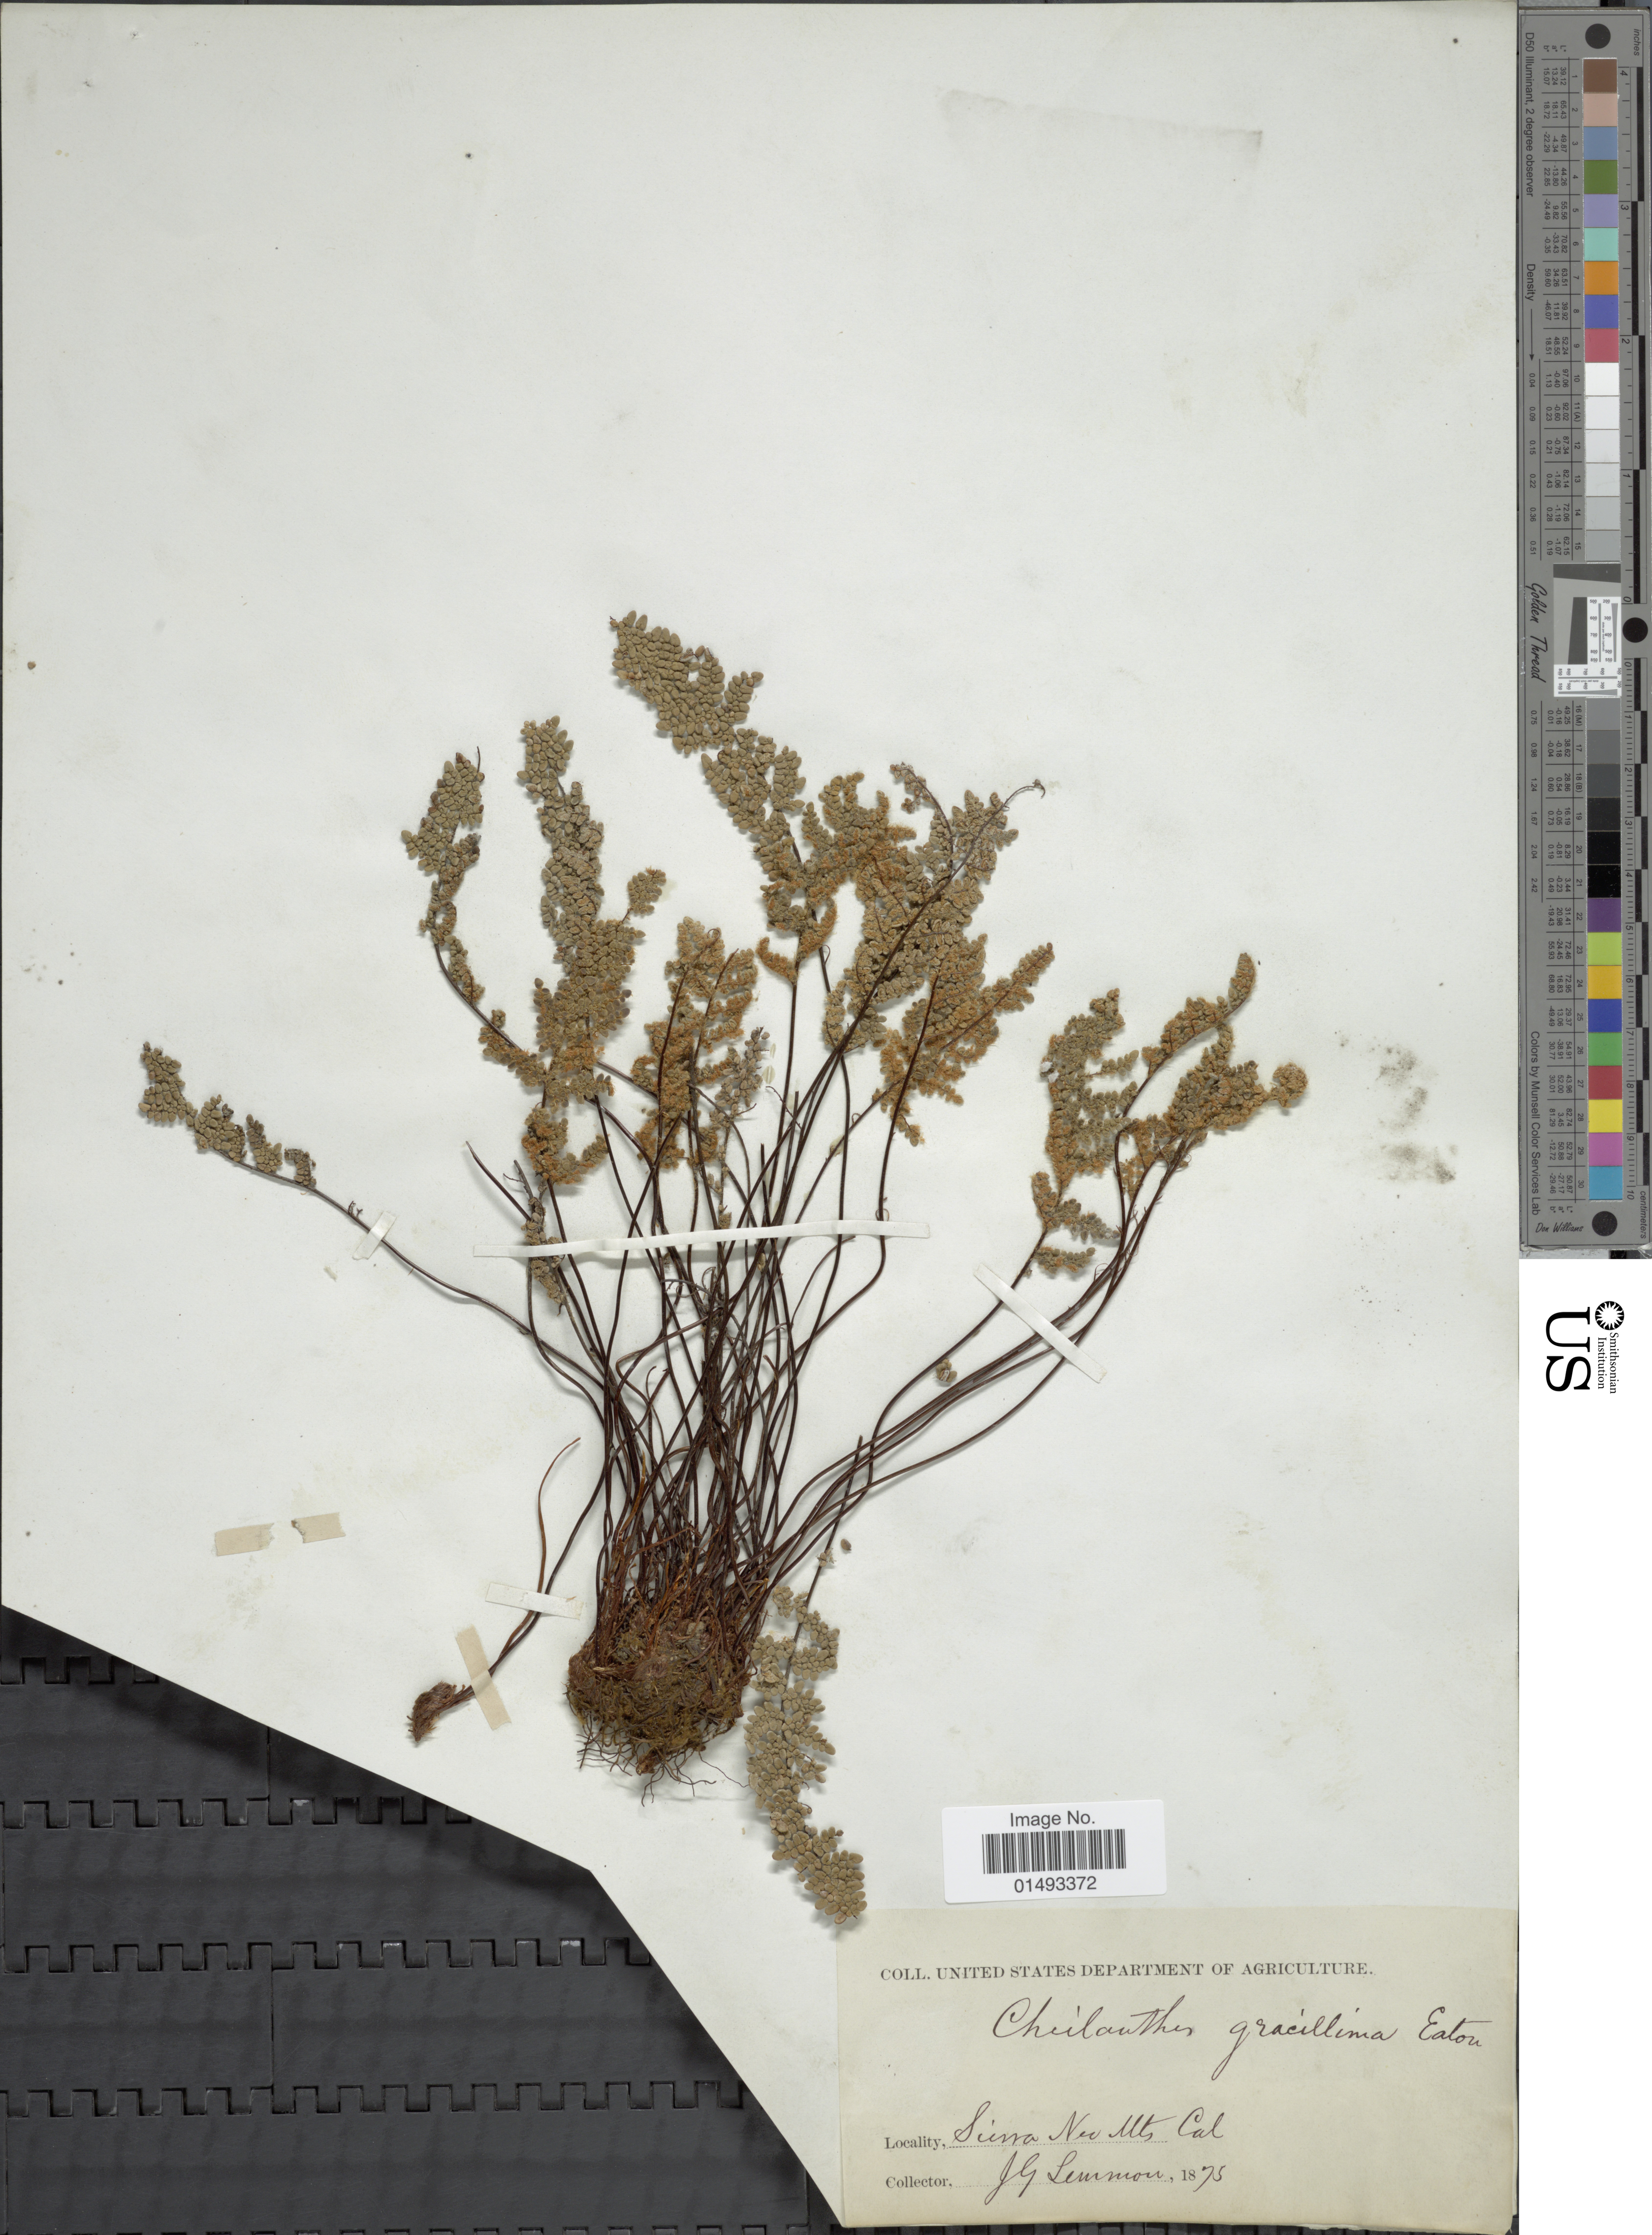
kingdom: Plantae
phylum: Tracheophyta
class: Polypodiopsida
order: Polypodiales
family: Pteridaceae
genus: Myriopteris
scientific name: Myriopteris gracillima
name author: (D.C. Eaton) J. Sm.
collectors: J. Lemmon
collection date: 1875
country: United States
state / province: California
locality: Sierra Nev Mts